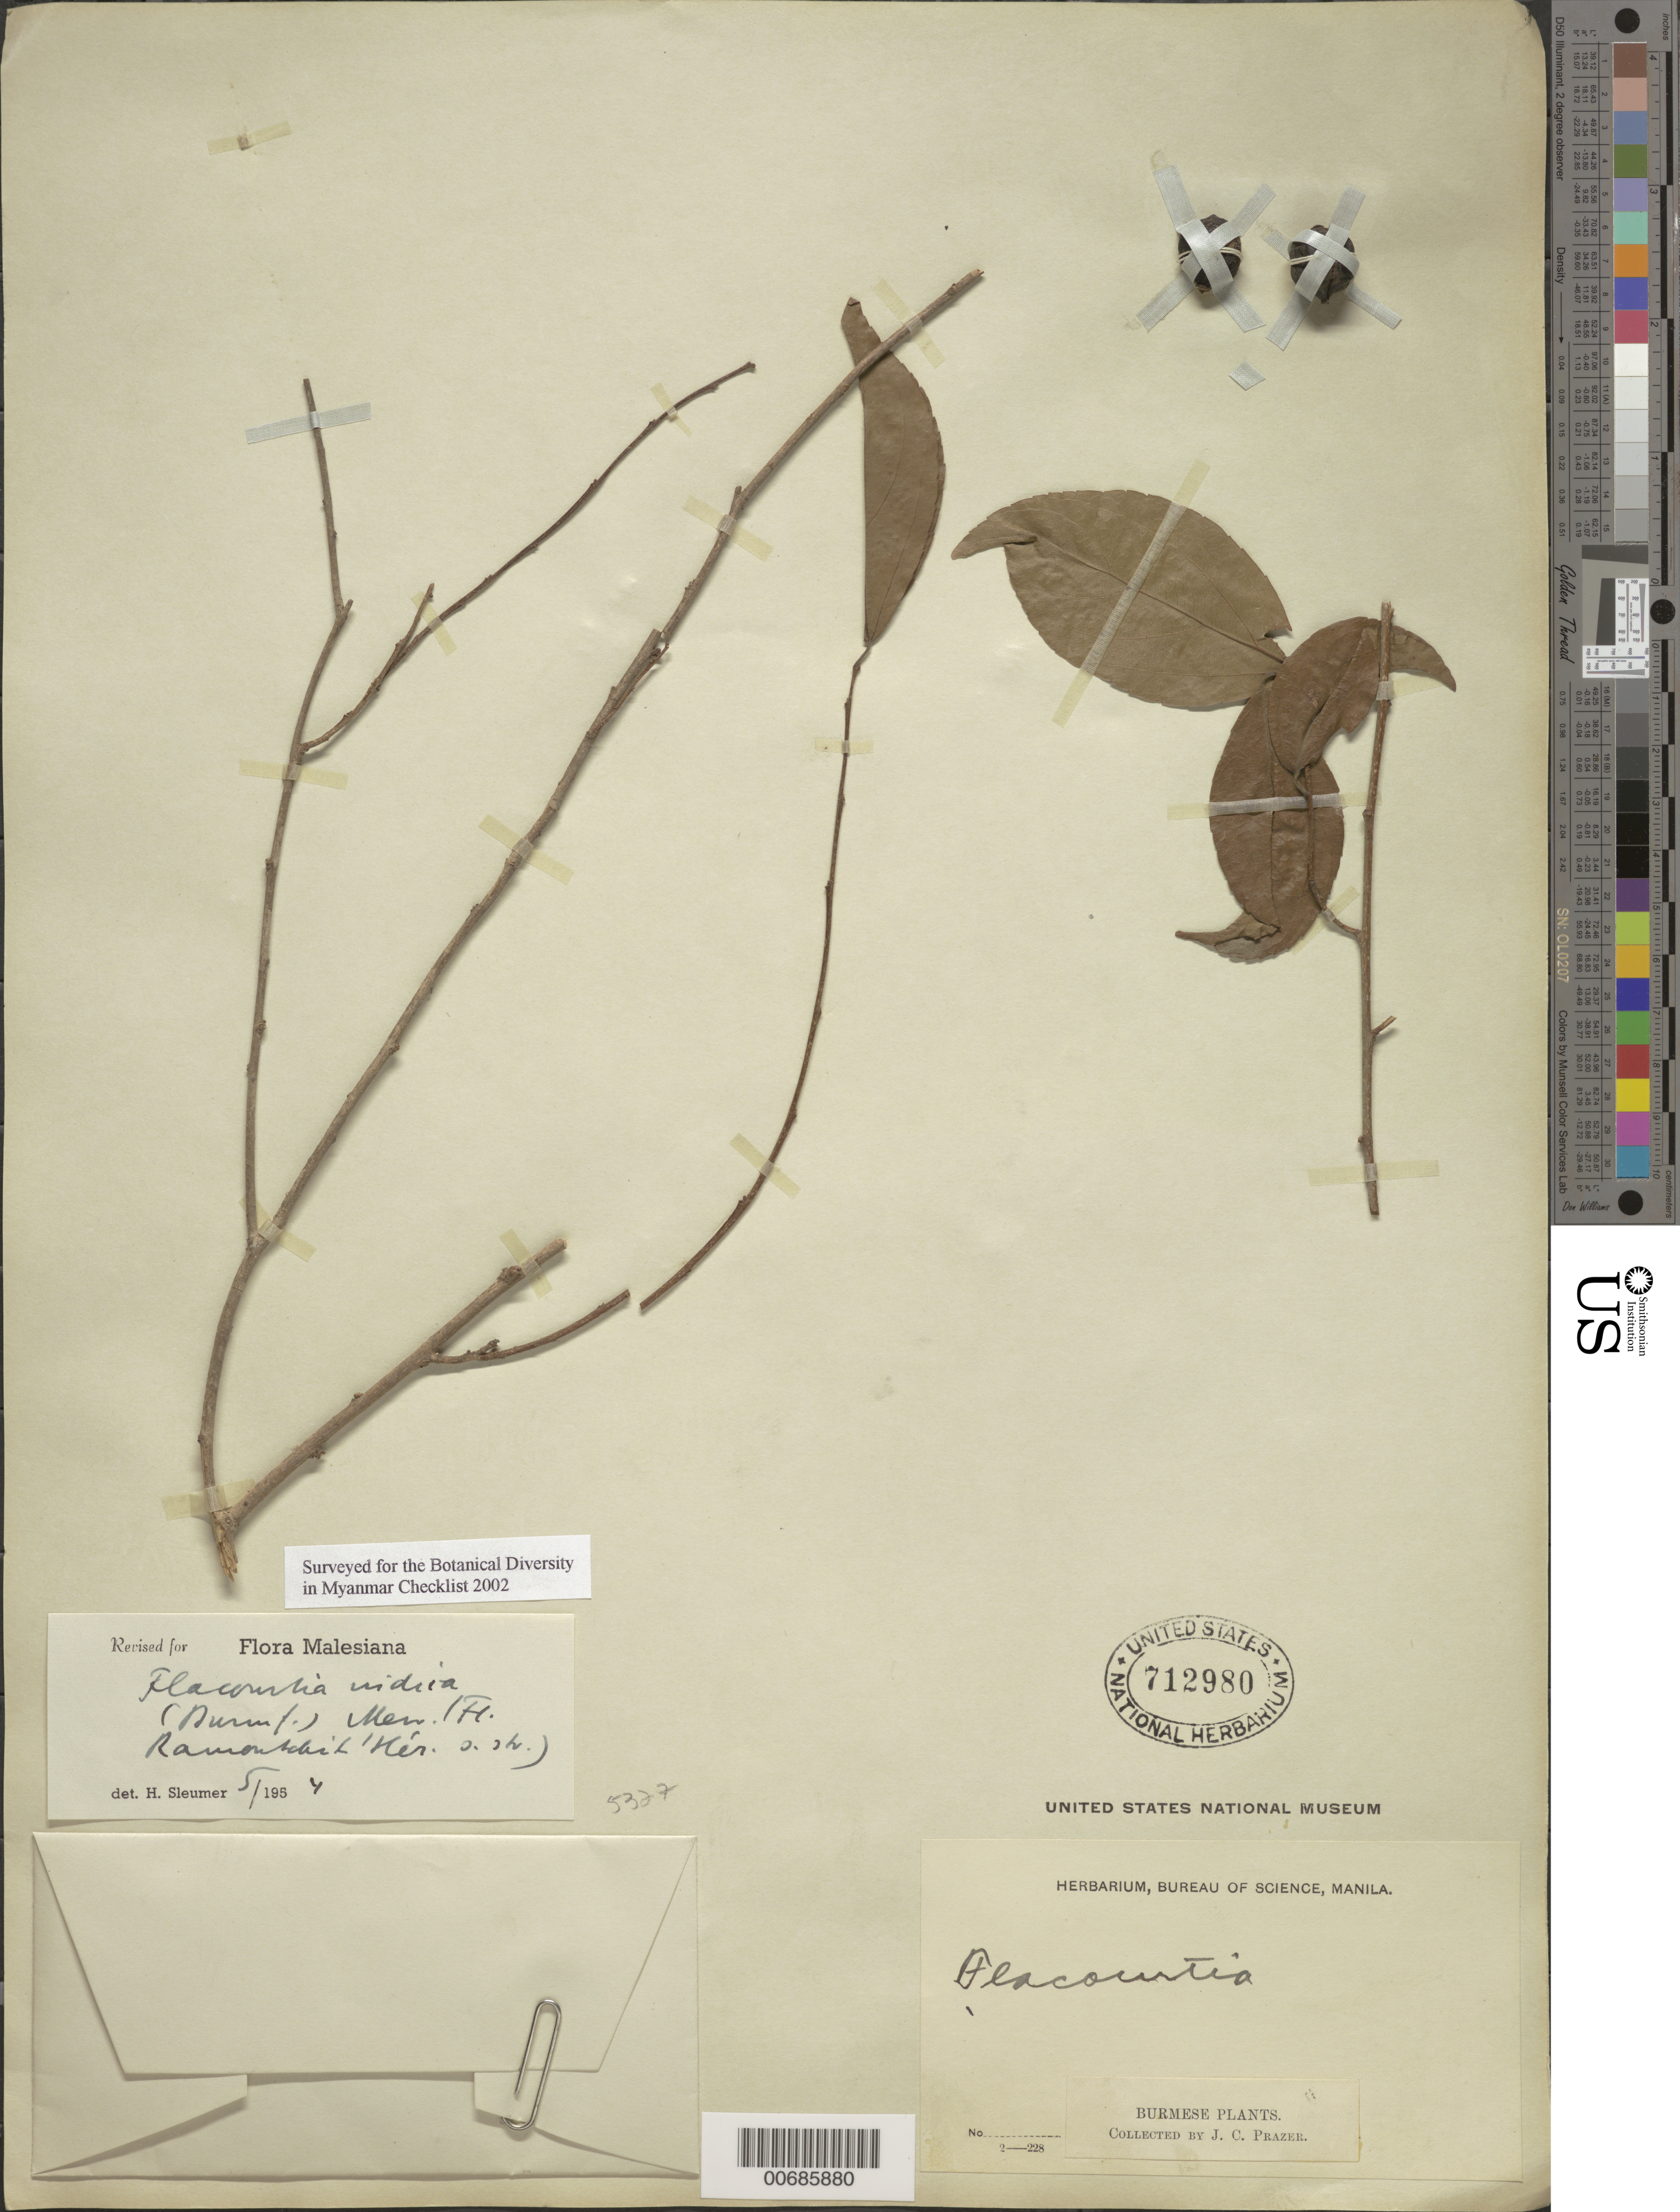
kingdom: Plantae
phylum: Tracheophyta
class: Magnoliopsida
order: Malpighiales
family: Salicaceae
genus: Flacourtia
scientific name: Flacourtia indica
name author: (Burm. f.) Merr.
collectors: J. Prazer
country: Myanmar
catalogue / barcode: US 712980